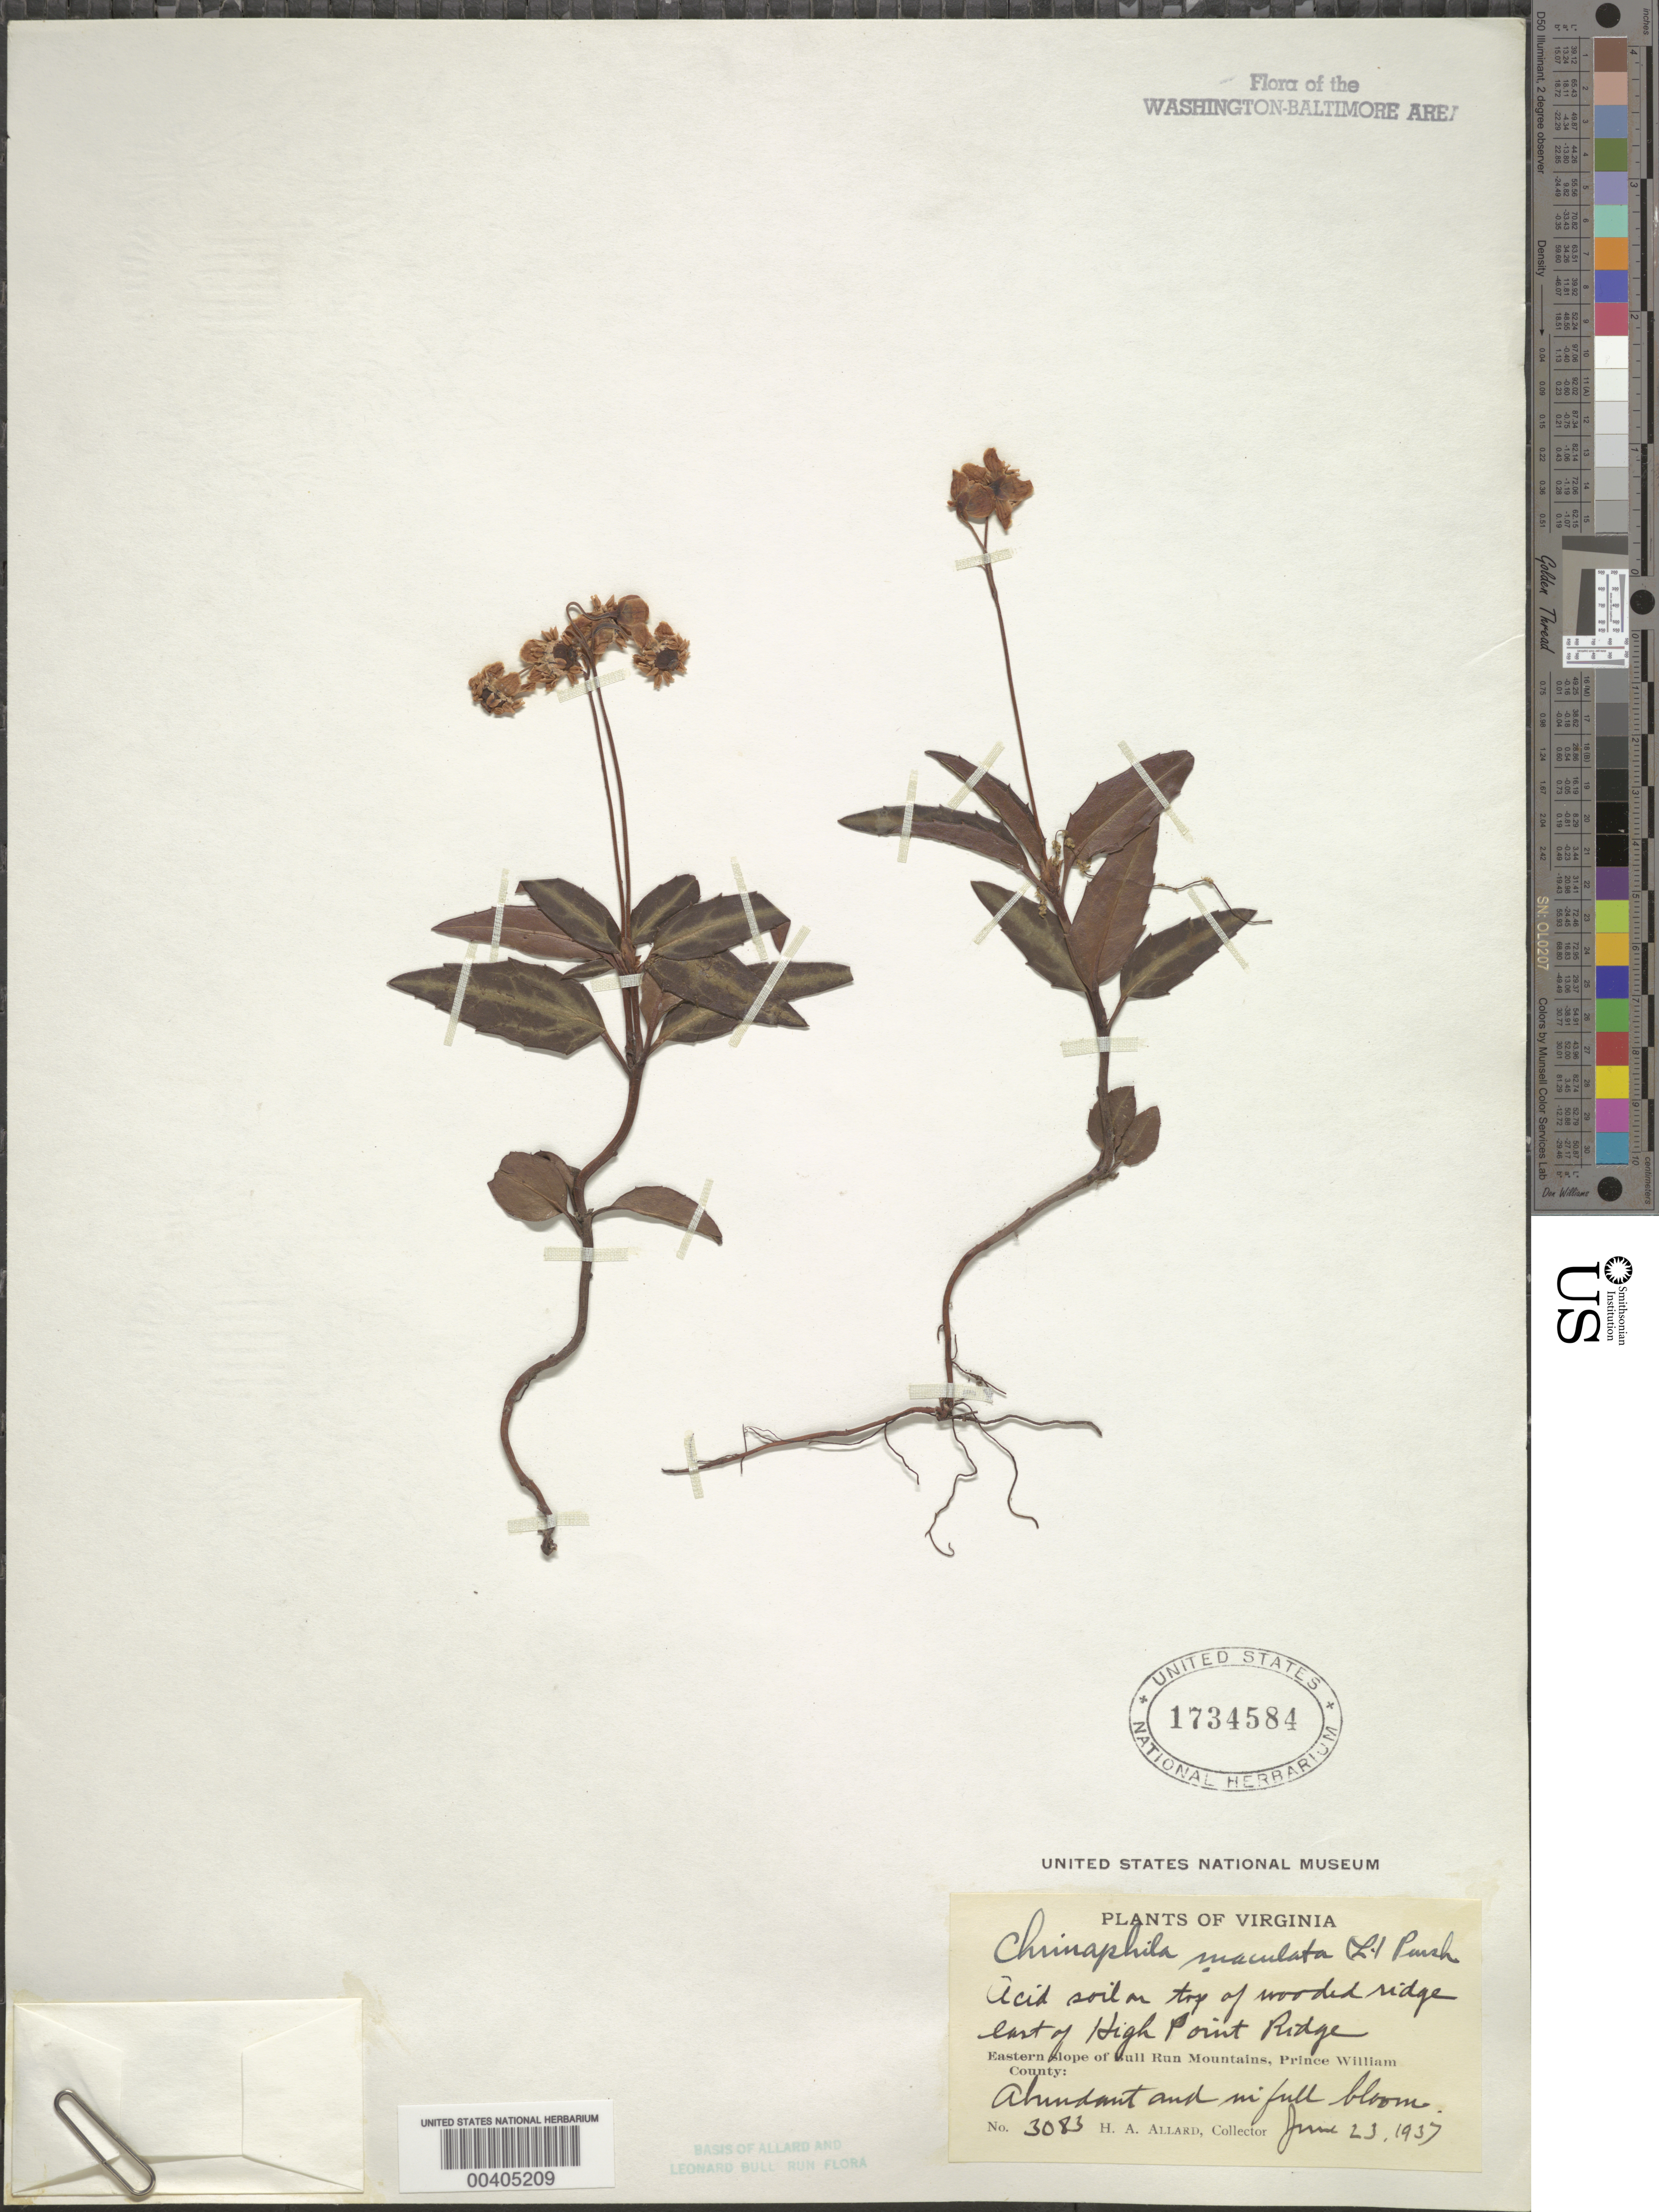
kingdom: Plantae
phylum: Tracheophyta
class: Magnoliopsida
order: Ericales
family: Ericaceae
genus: Chimaphila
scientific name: Chimaphila maculata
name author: (L.) Pursh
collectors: H. A. Allard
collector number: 3083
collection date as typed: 23 Jun 1937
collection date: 1937-06-23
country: United States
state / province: Virginia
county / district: Prince William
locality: East of High Point Ridge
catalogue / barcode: US 1734584